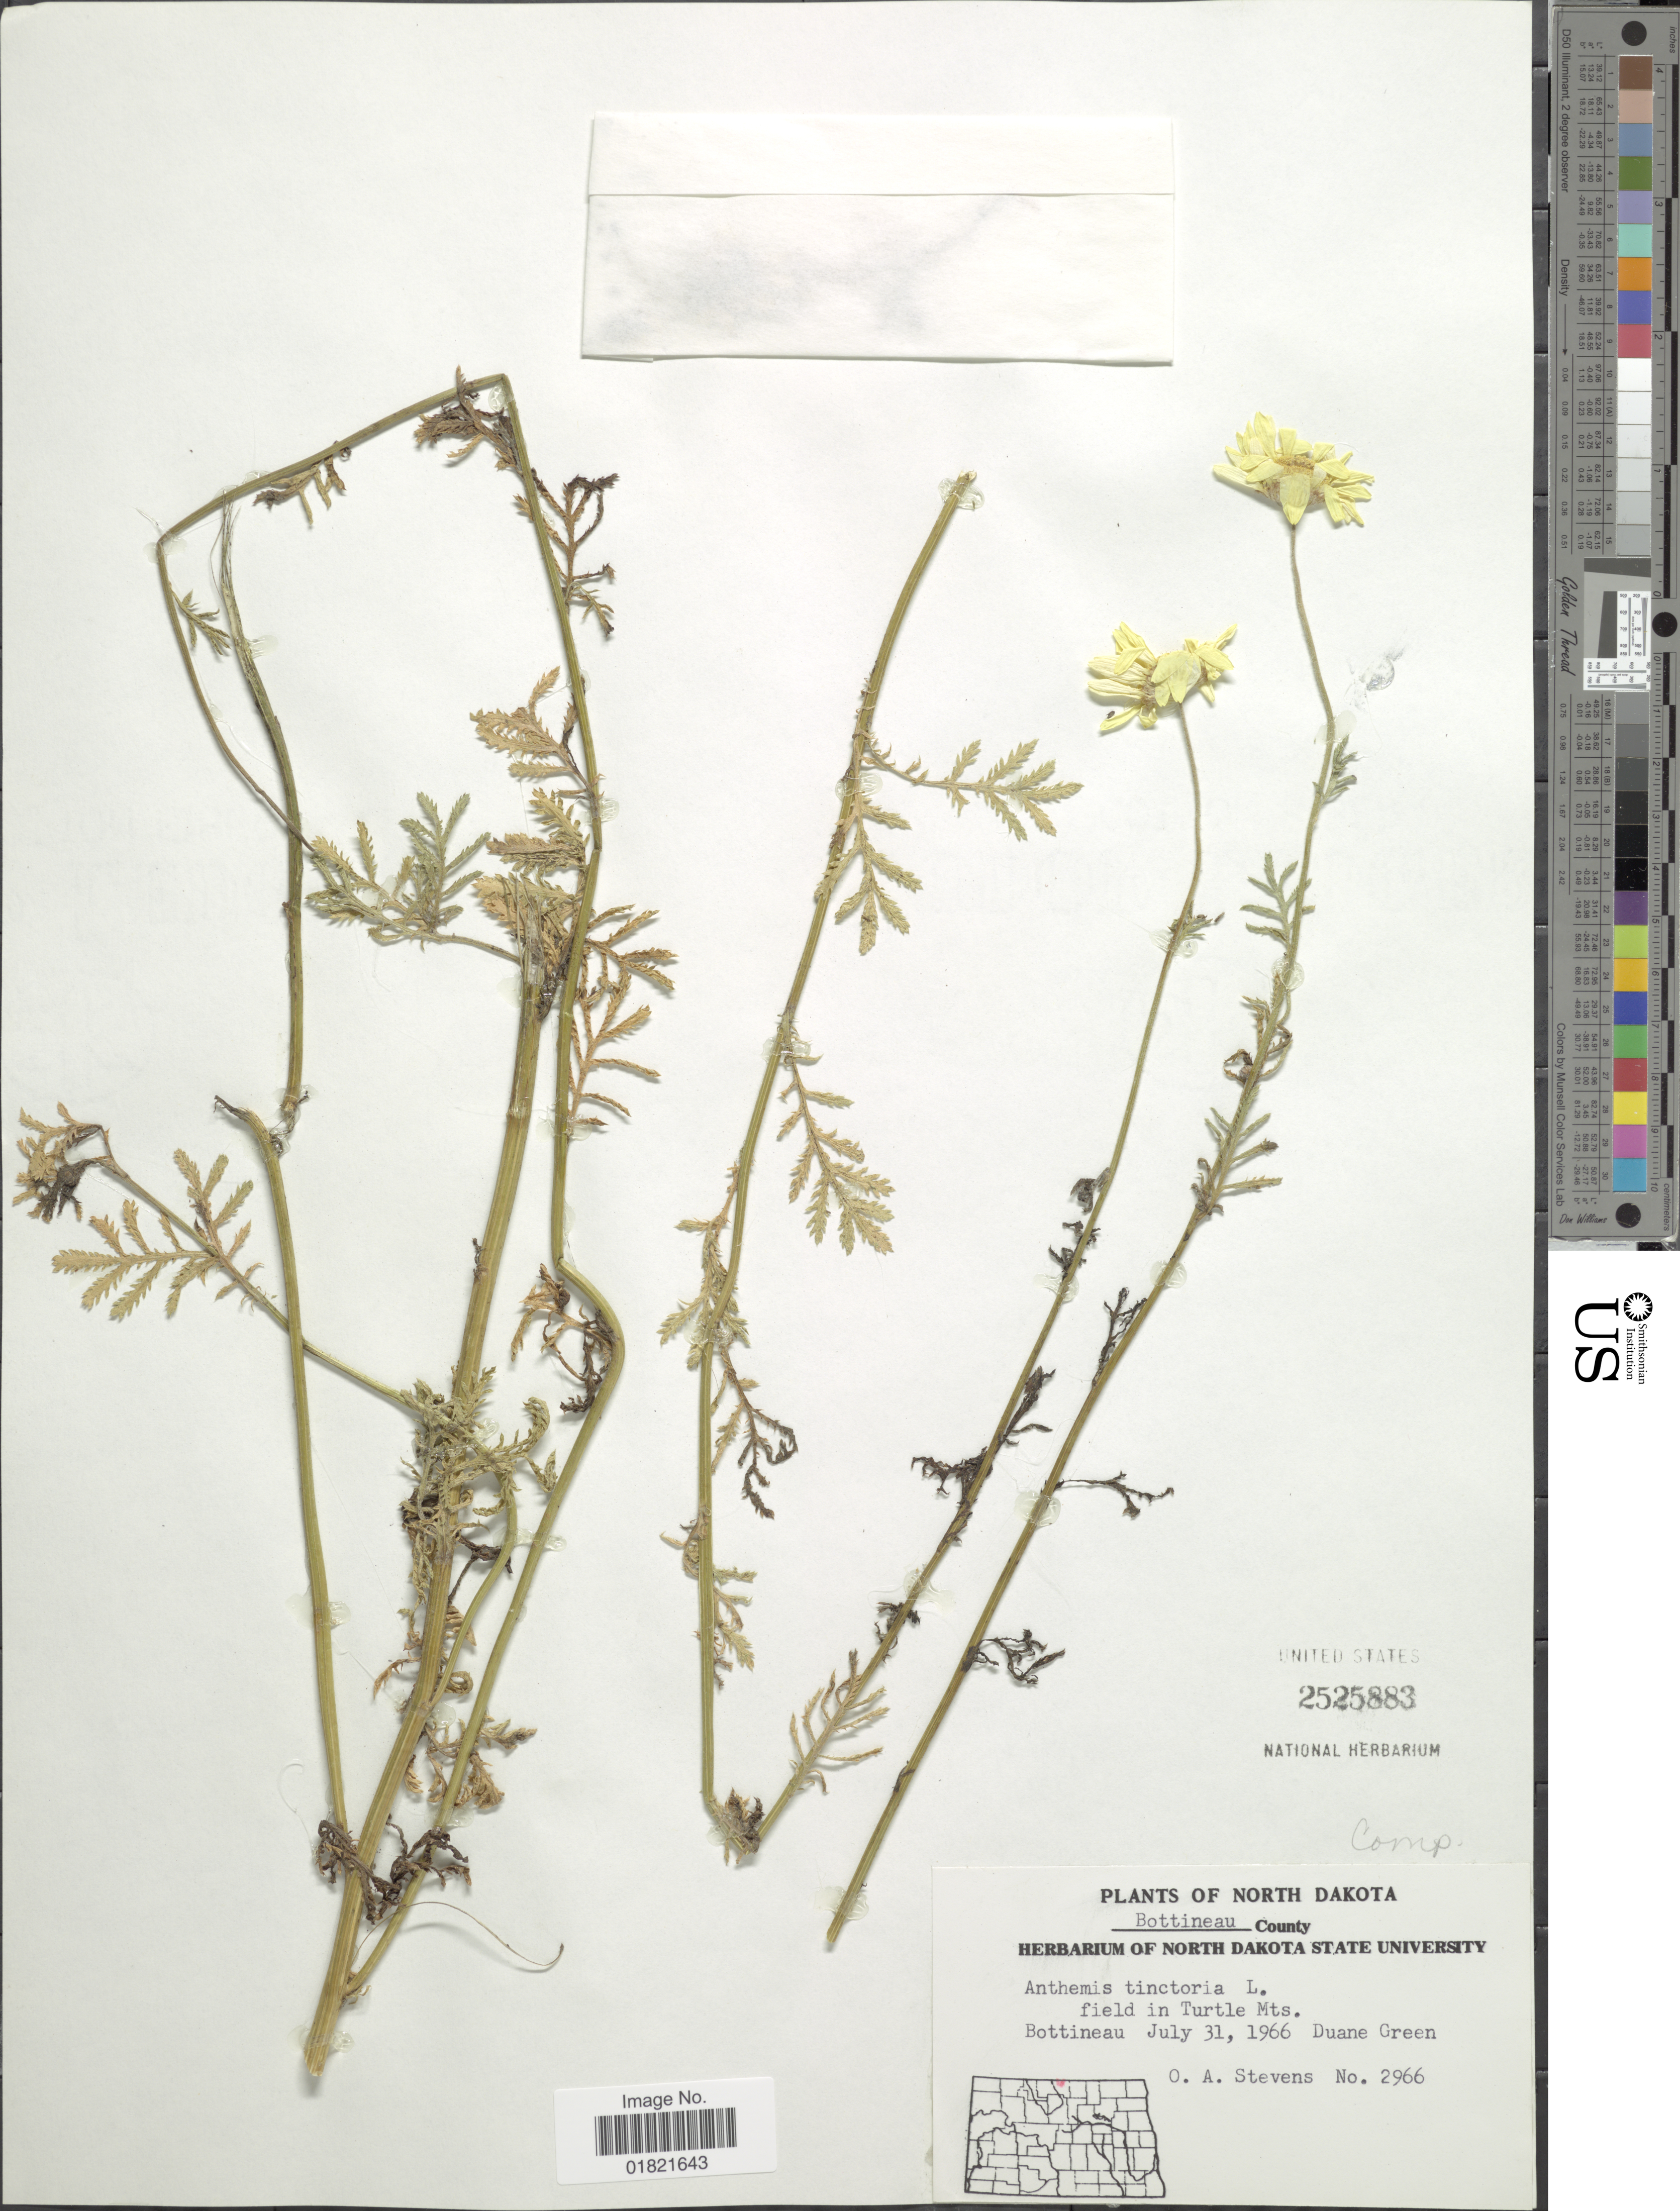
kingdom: Plantae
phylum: Tracheophyta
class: Magnoliopsida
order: Asterales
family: Asteraceae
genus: Anthemis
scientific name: Anthemis tinctoria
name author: L.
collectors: O. A. Stevens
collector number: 2966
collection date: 1966-07-31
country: United States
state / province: North Dakota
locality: Bottineay County, field in Turtle Mts., Bottineau, Duane Green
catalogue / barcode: US 2525883